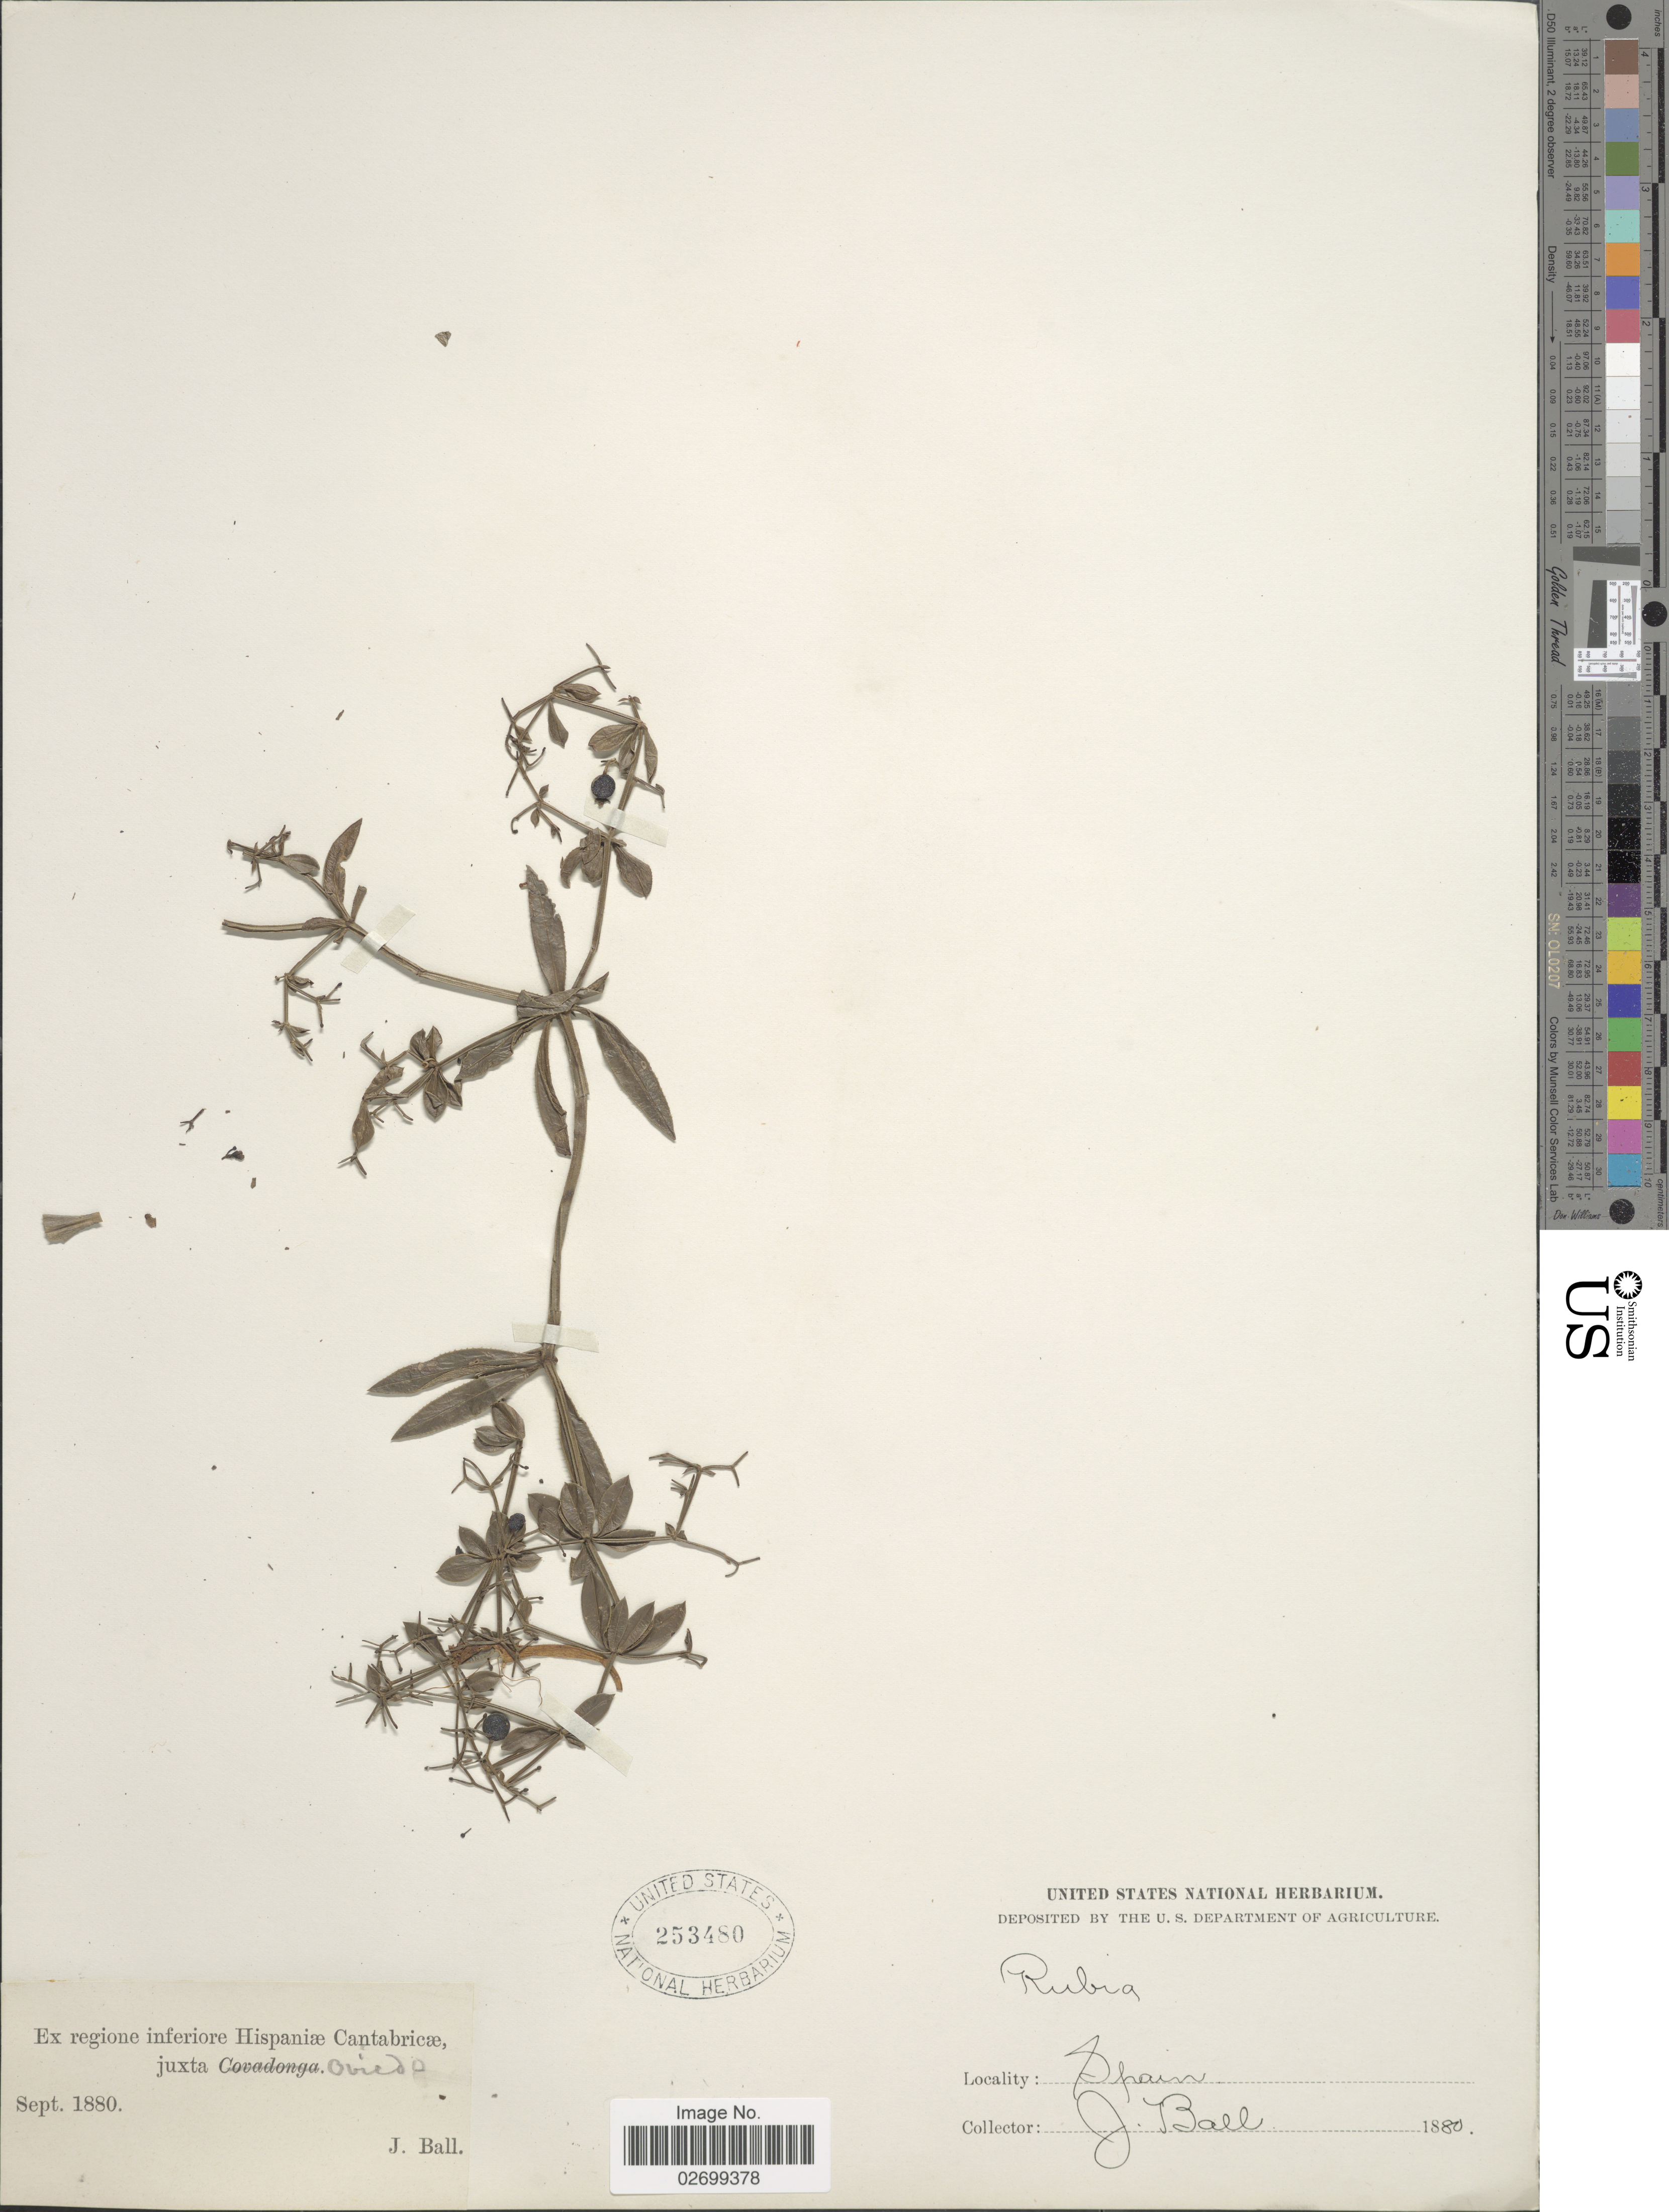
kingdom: Plantae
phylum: Tracheophyta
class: Magnoliopsida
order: Gentianales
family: Rubiaceae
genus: Rubia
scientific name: Rubia tinctorum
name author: L.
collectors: J. Ball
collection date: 1880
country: Spain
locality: Ex Regione inferiore Hispaniae Cantabricae, juxta Oviedo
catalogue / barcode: US 253480